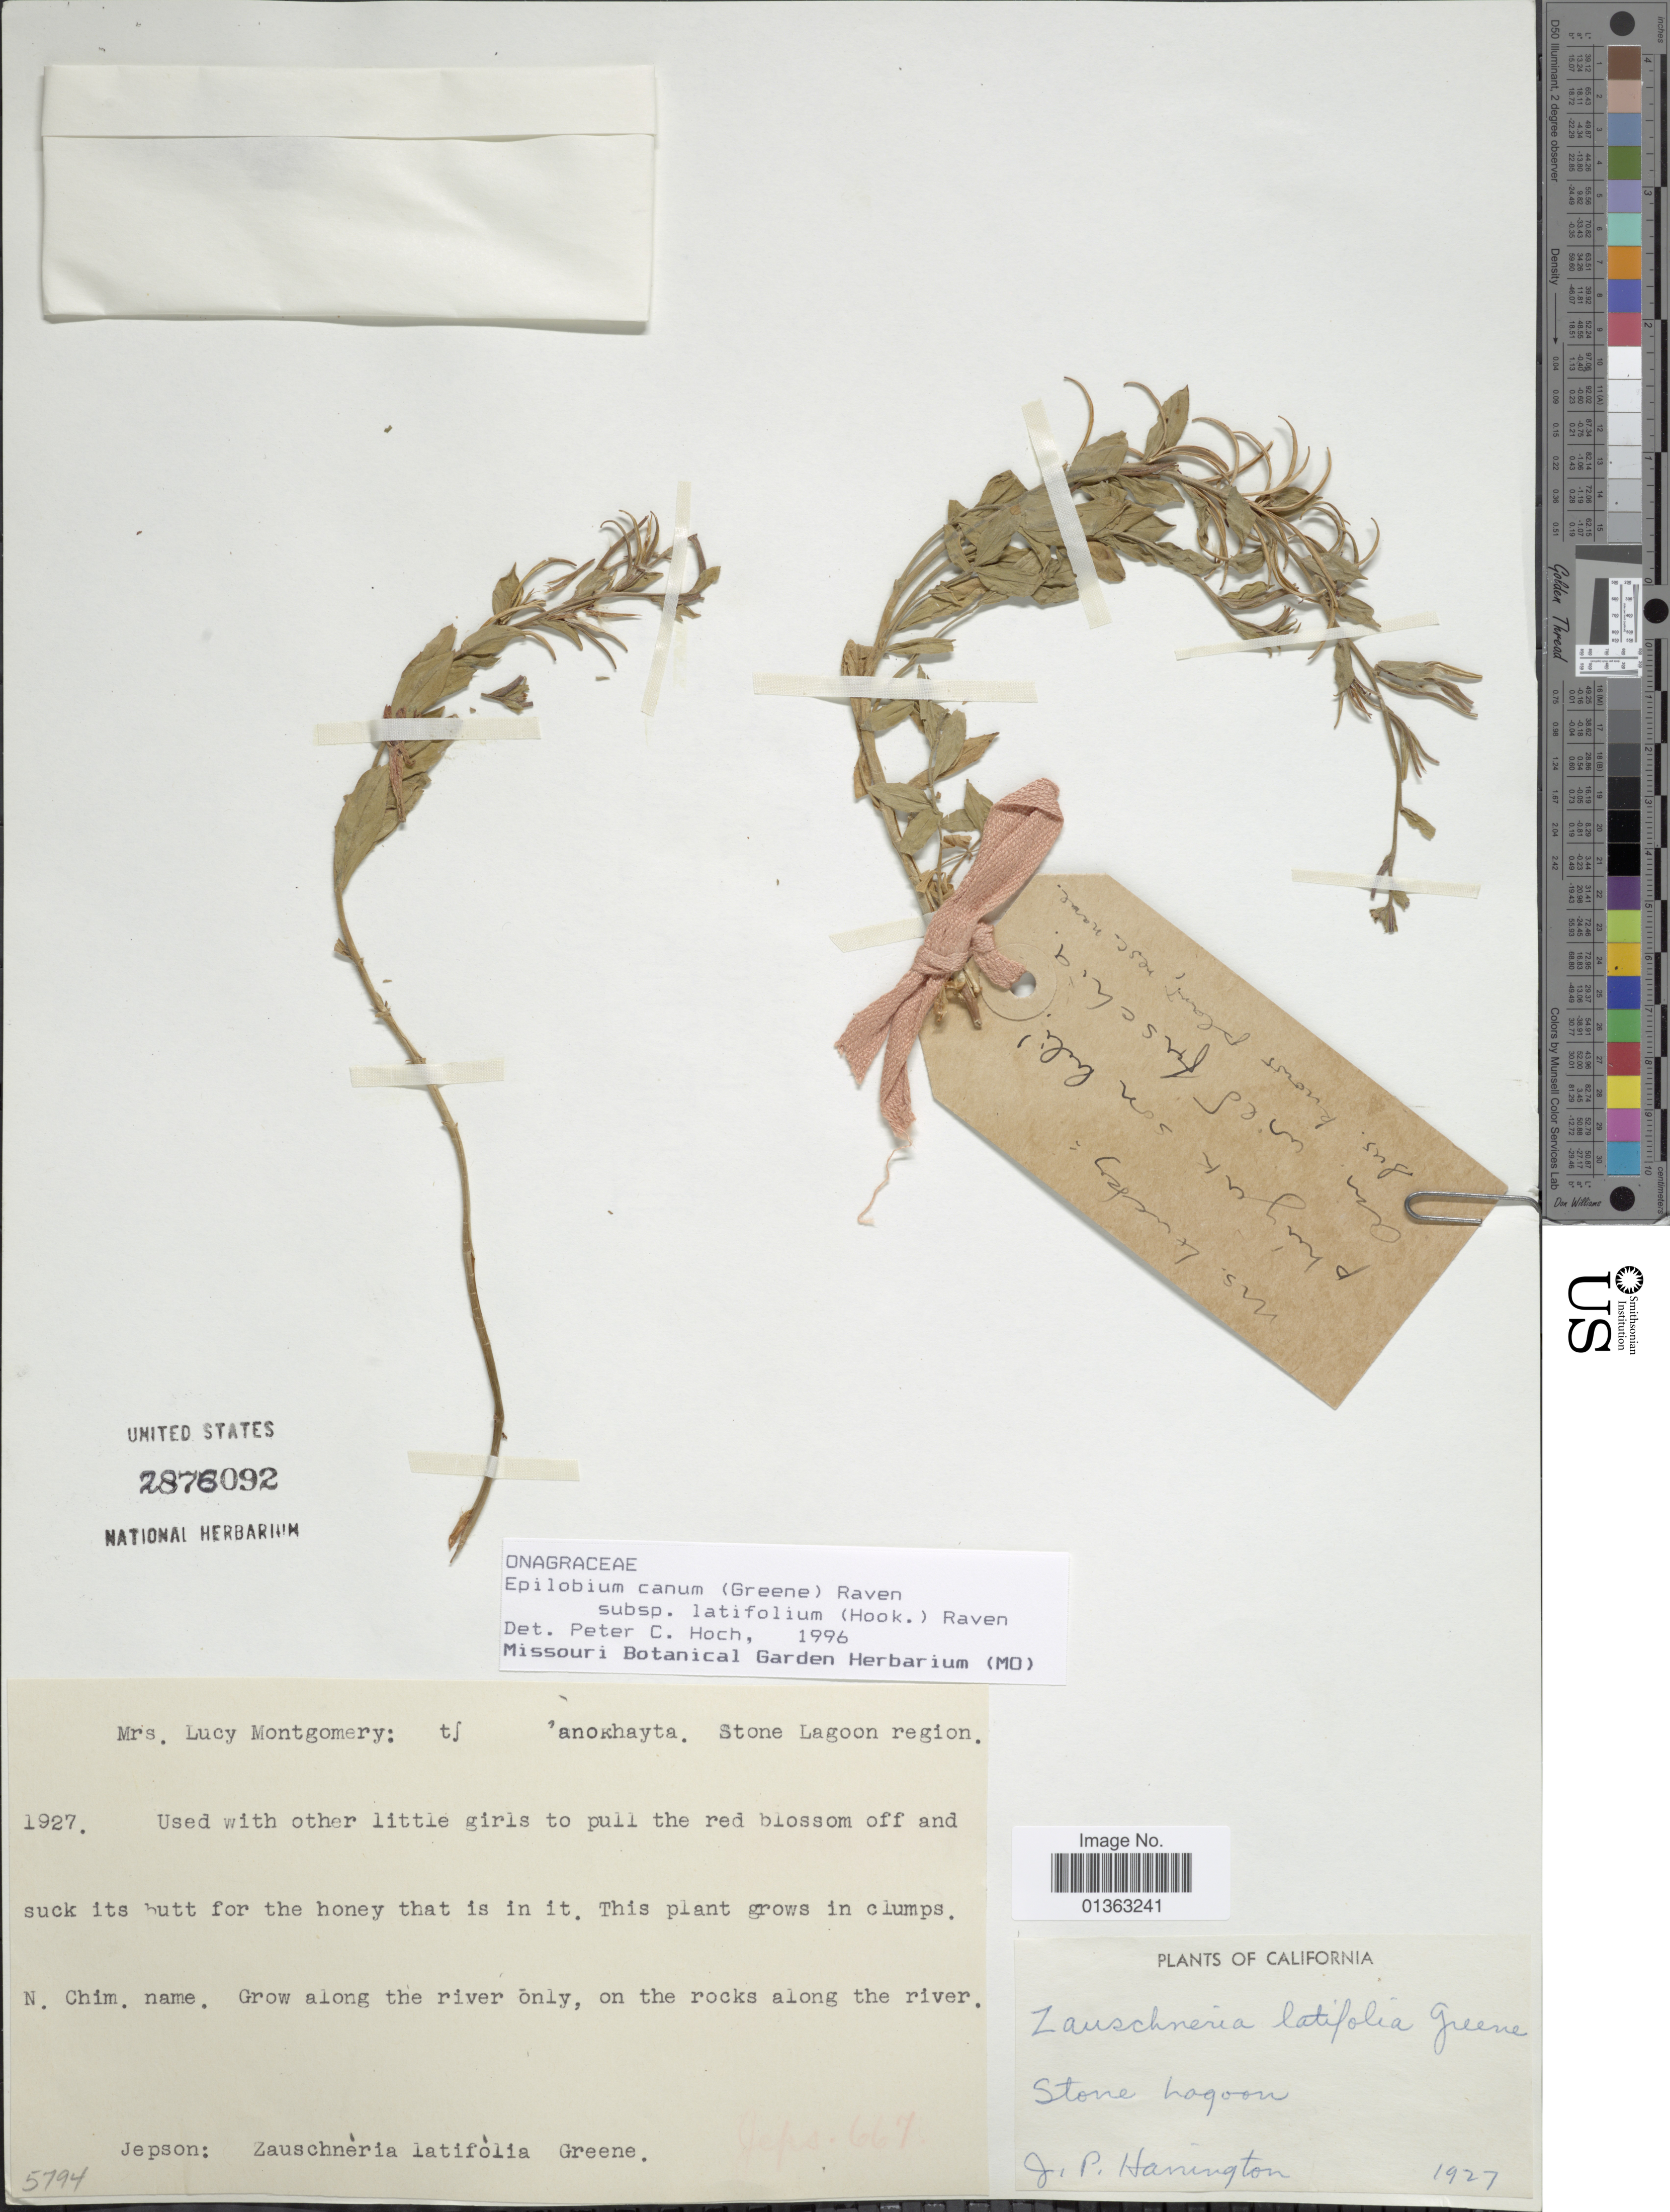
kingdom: Plantae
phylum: Tracheophyta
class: Magnoliopsida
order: Myrtales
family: Onagraceae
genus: Epilobium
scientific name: Epilobium canum subsp. latifolium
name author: (Hook.) P.H. Raven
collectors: J. Harrington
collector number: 5794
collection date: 1927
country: United States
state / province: California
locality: Stone Lagoon region.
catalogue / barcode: US 2876092